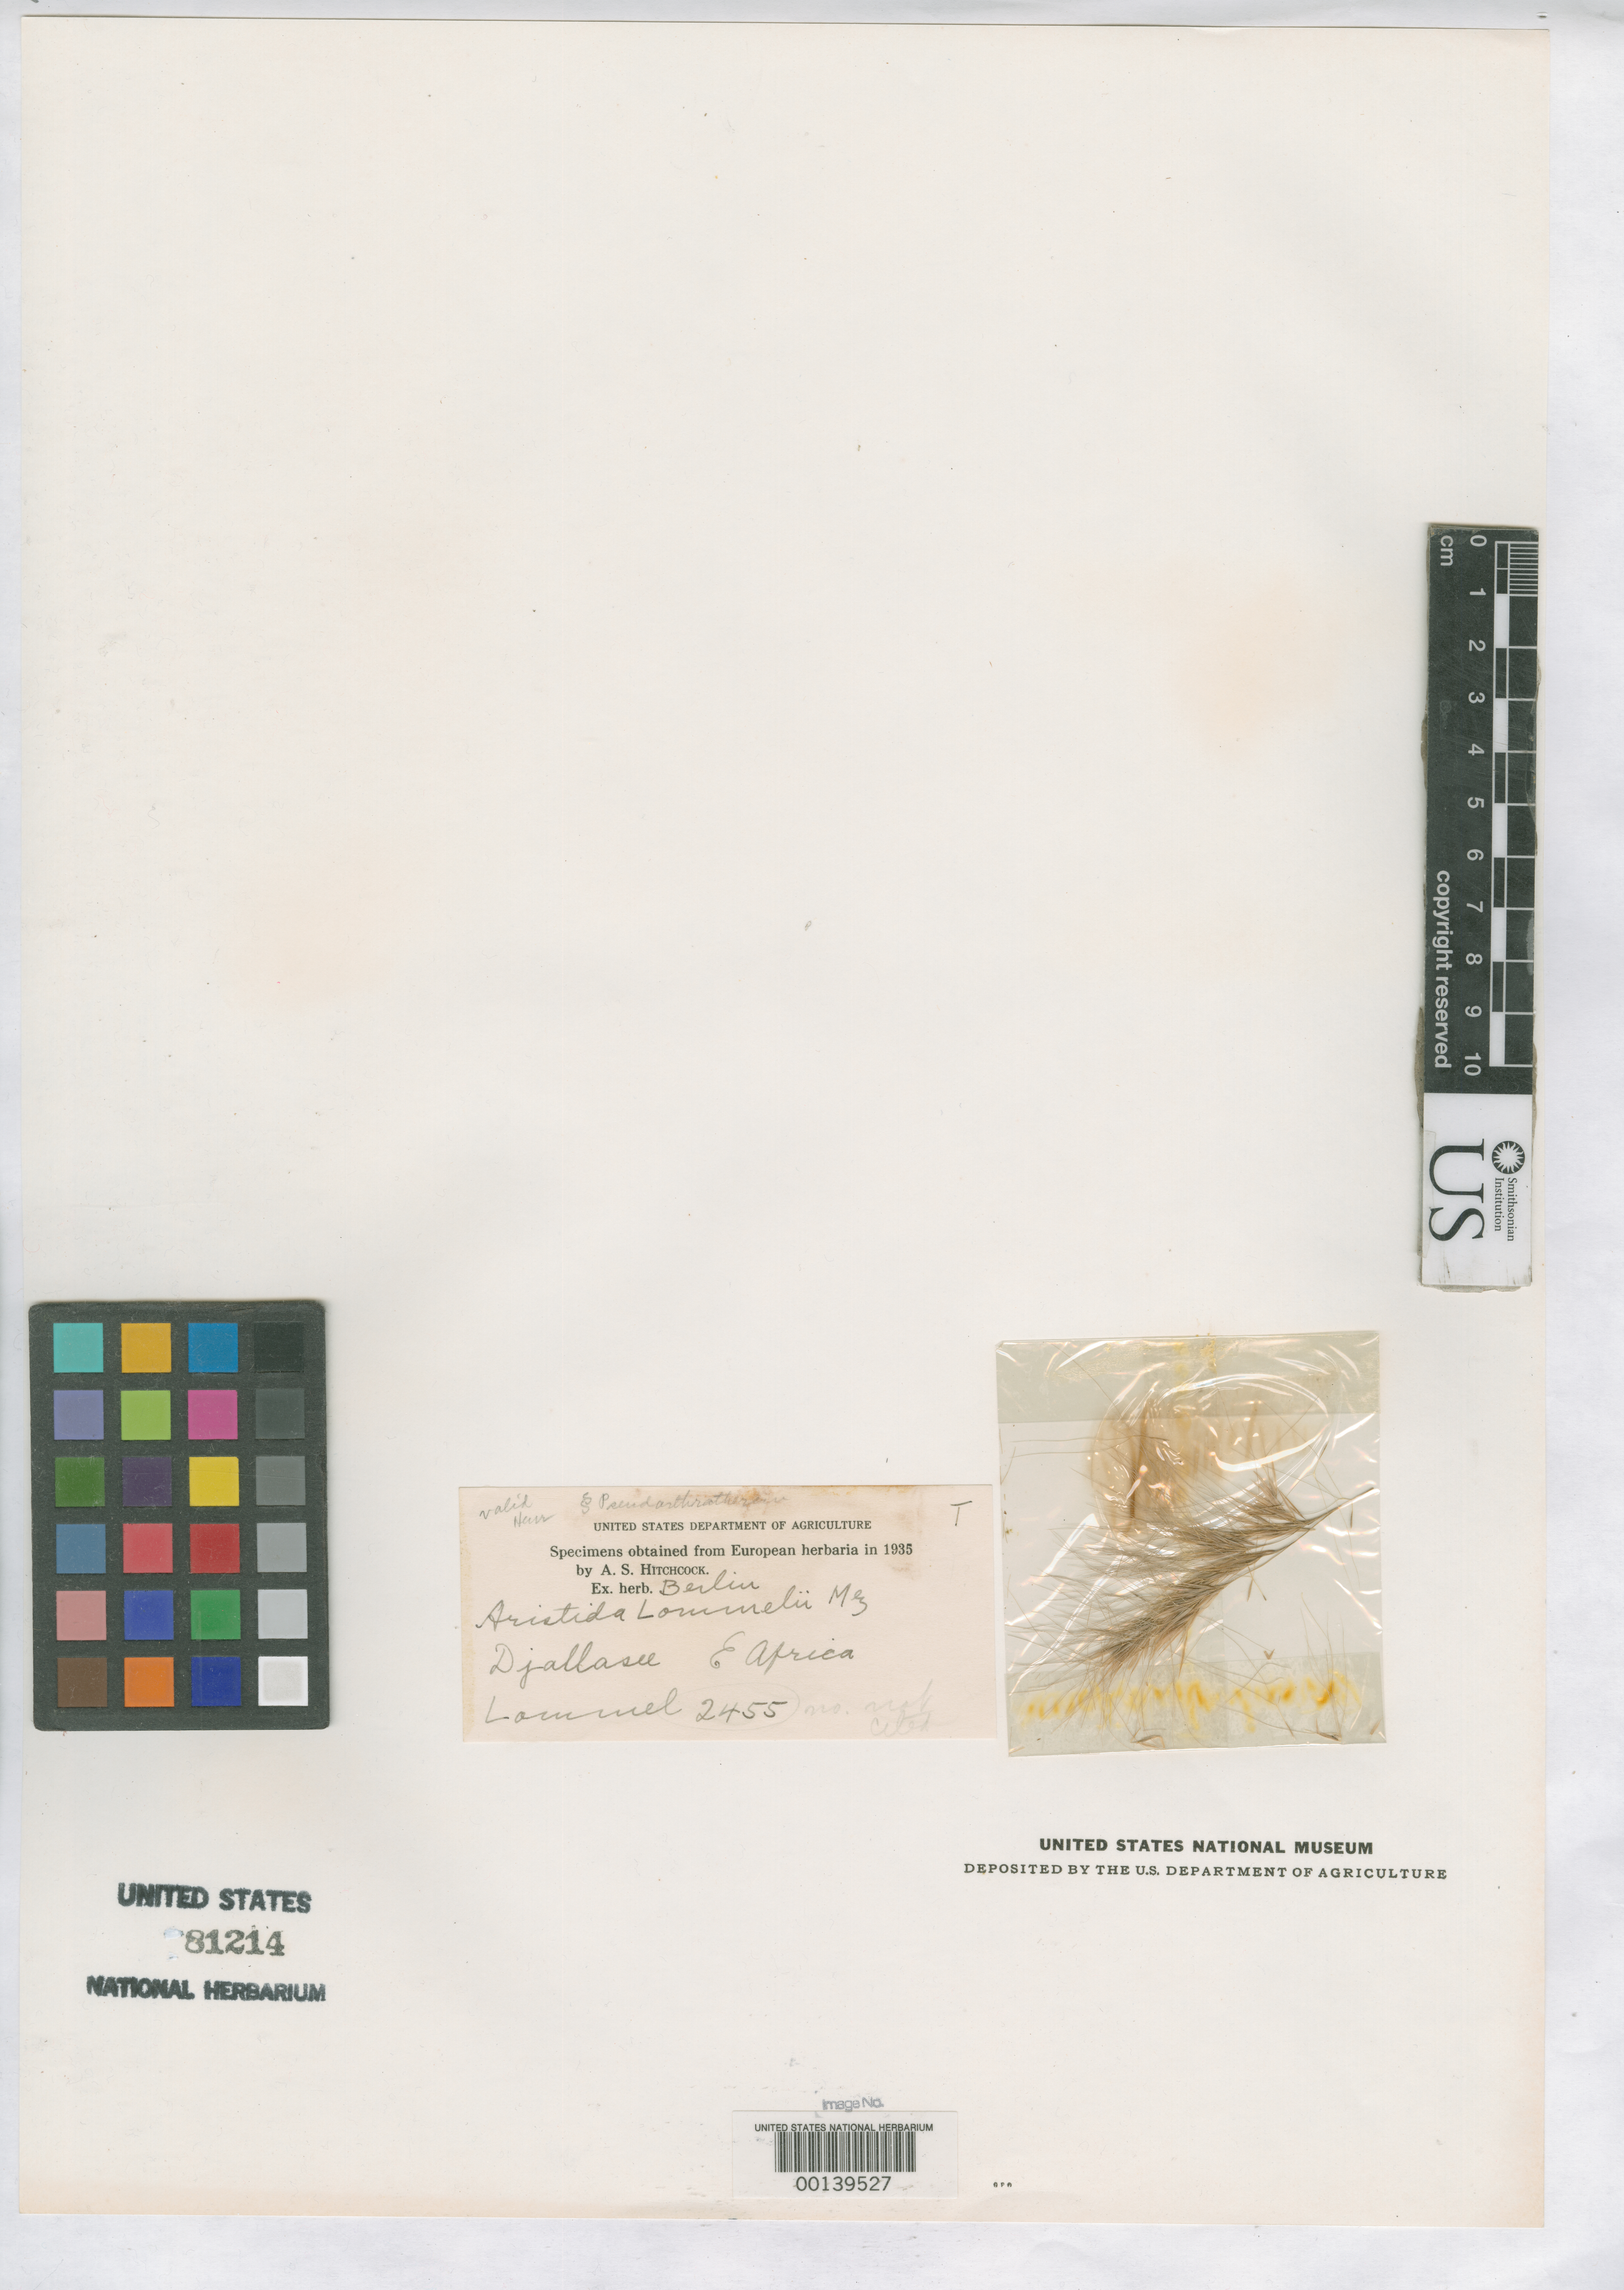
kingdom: Plantae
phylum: Tracheophyta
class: Liliopsida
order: Poales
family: Poaceae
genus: Aristida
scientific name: Aristida lommelii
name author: Mez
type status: Type Fragment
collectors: -. Lommel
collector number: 2455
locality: East Africa, Djalasee.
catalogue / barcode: US 81214